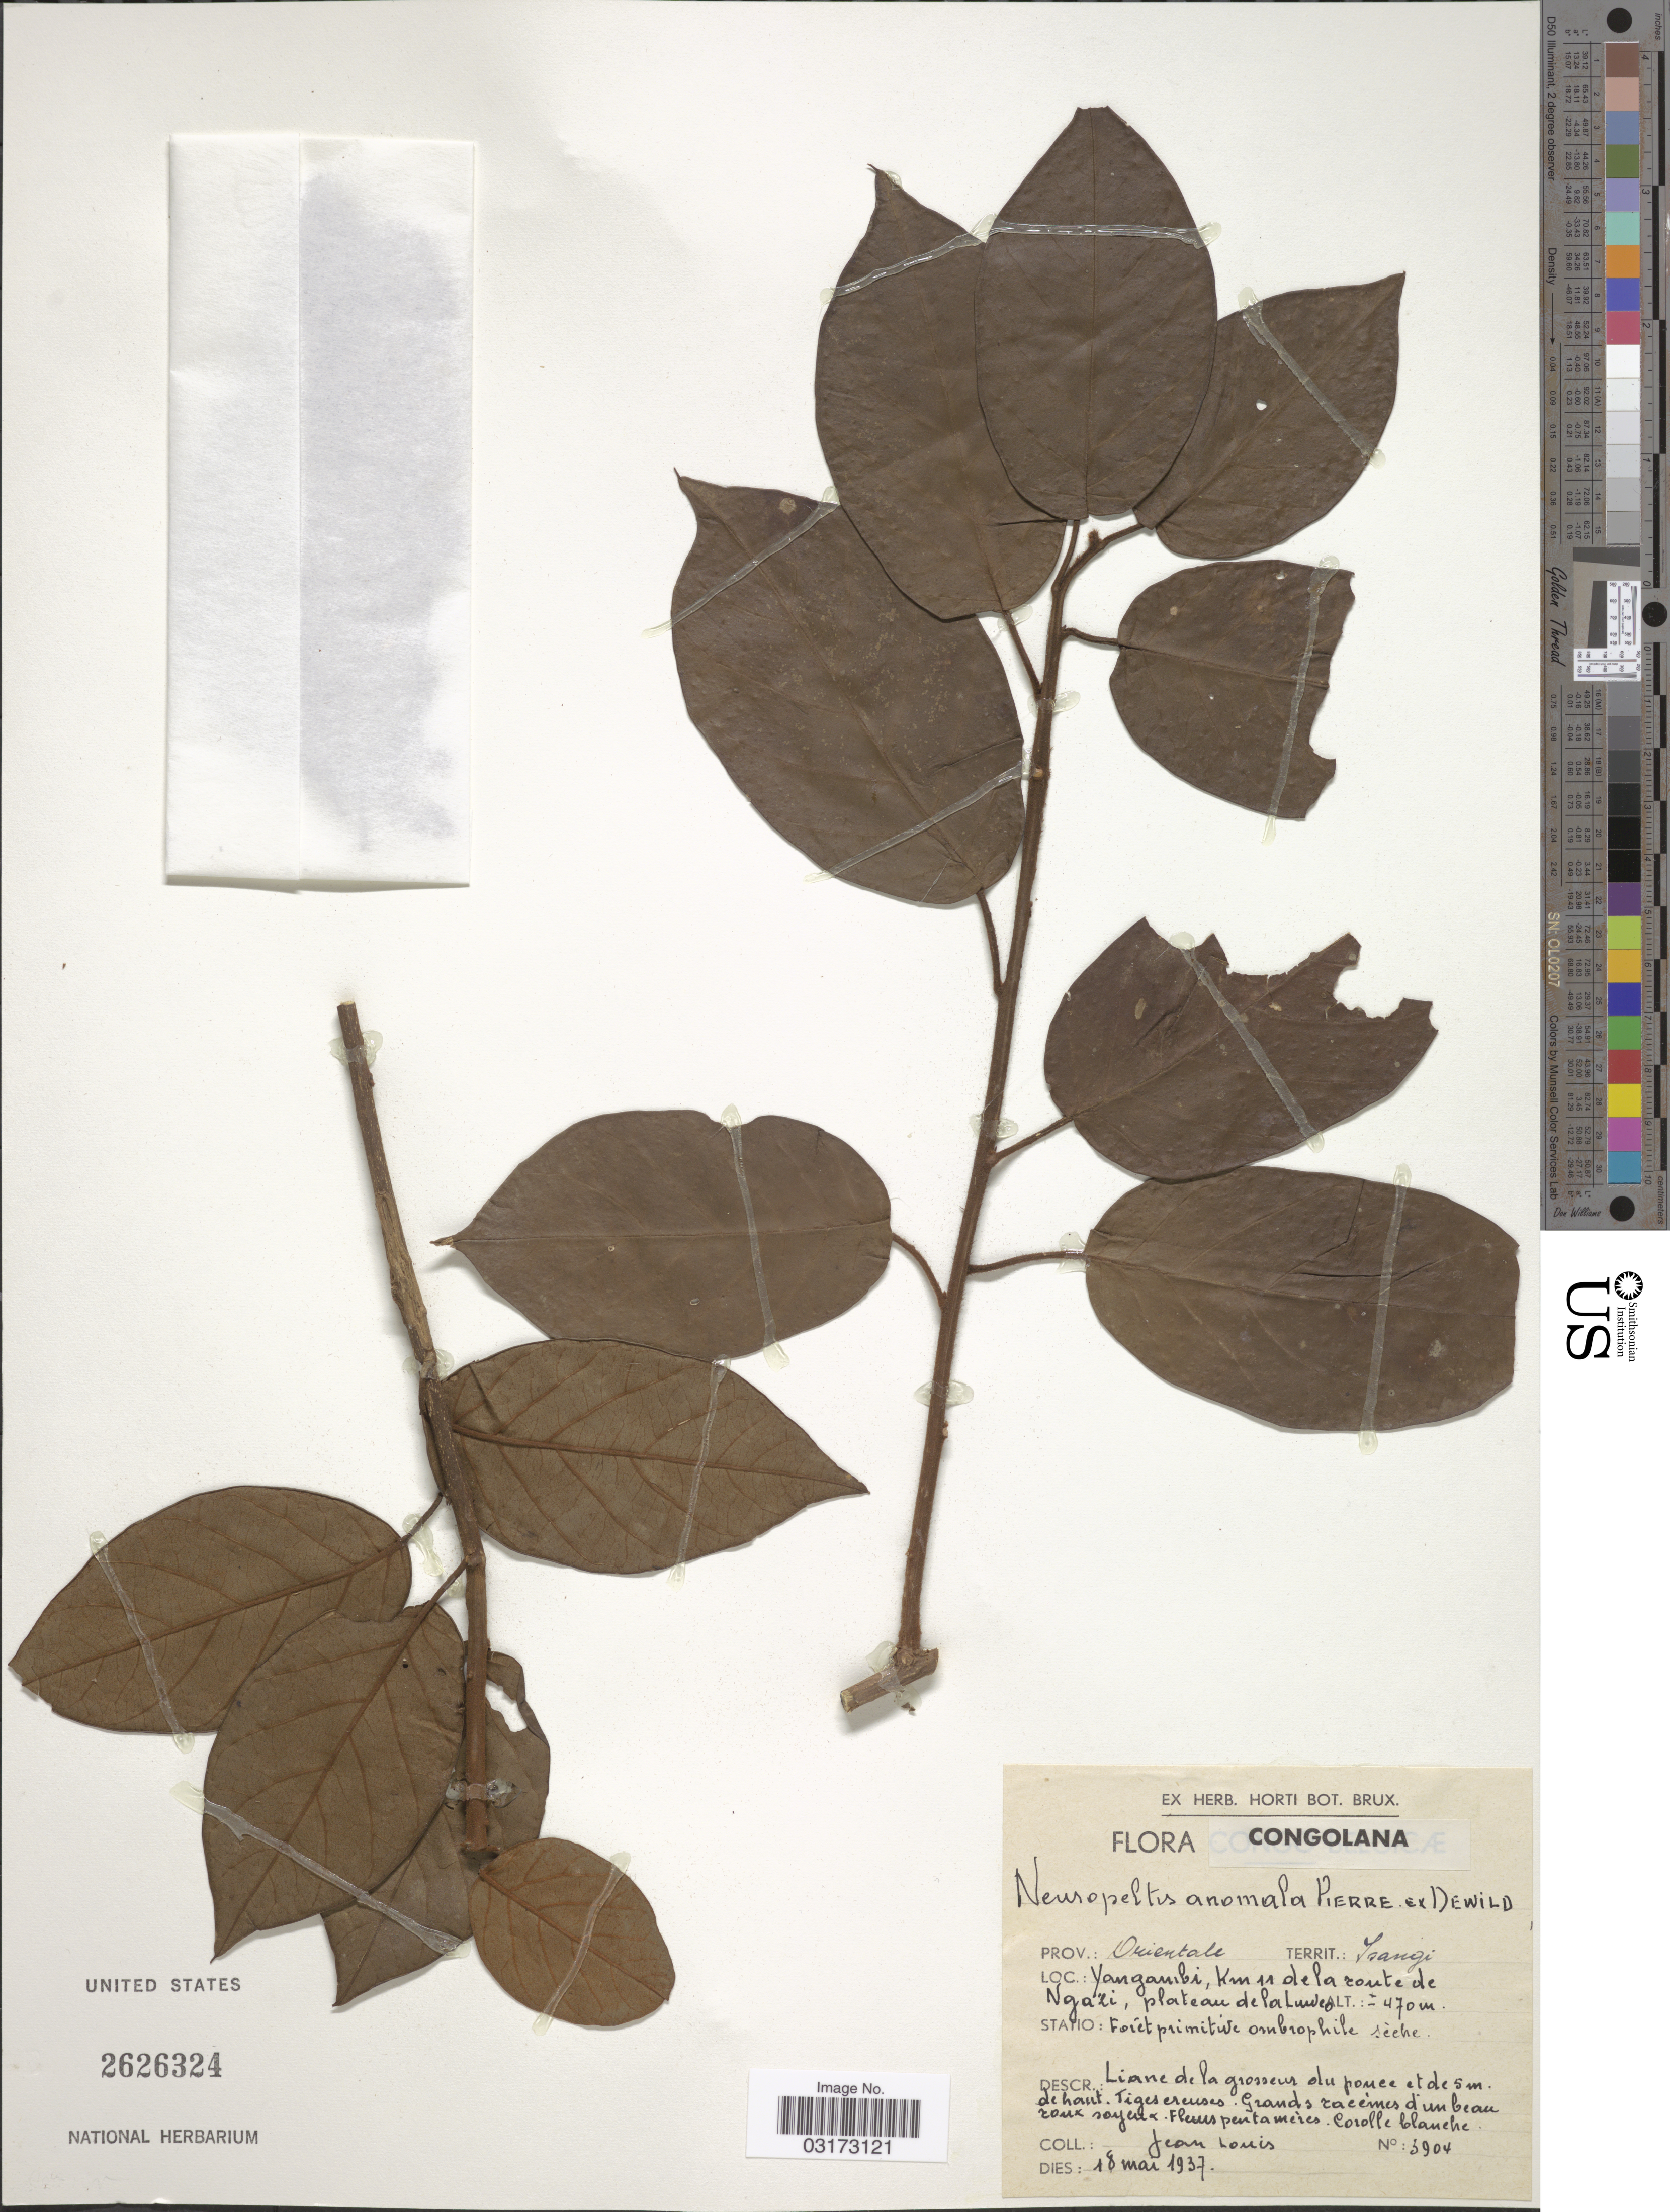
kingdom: Plantae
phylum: Tracheophyta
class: Magnoliopsida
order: Solanales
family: Convolvulaceae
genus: Neuropeltis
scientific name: Neuropeltis anomala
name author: Pierre ex De Wild.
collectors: J. Louis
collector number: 3904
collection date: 1937-03-18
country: Congo, Democratic Republic of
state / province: Tshopo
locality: Congolana. Prov.: Orientale. Territ.: Isangi. Yangambi, Km 11 de la route de Ngazi, plateau de la Luweo.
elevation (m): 470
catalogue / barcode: US 2626324